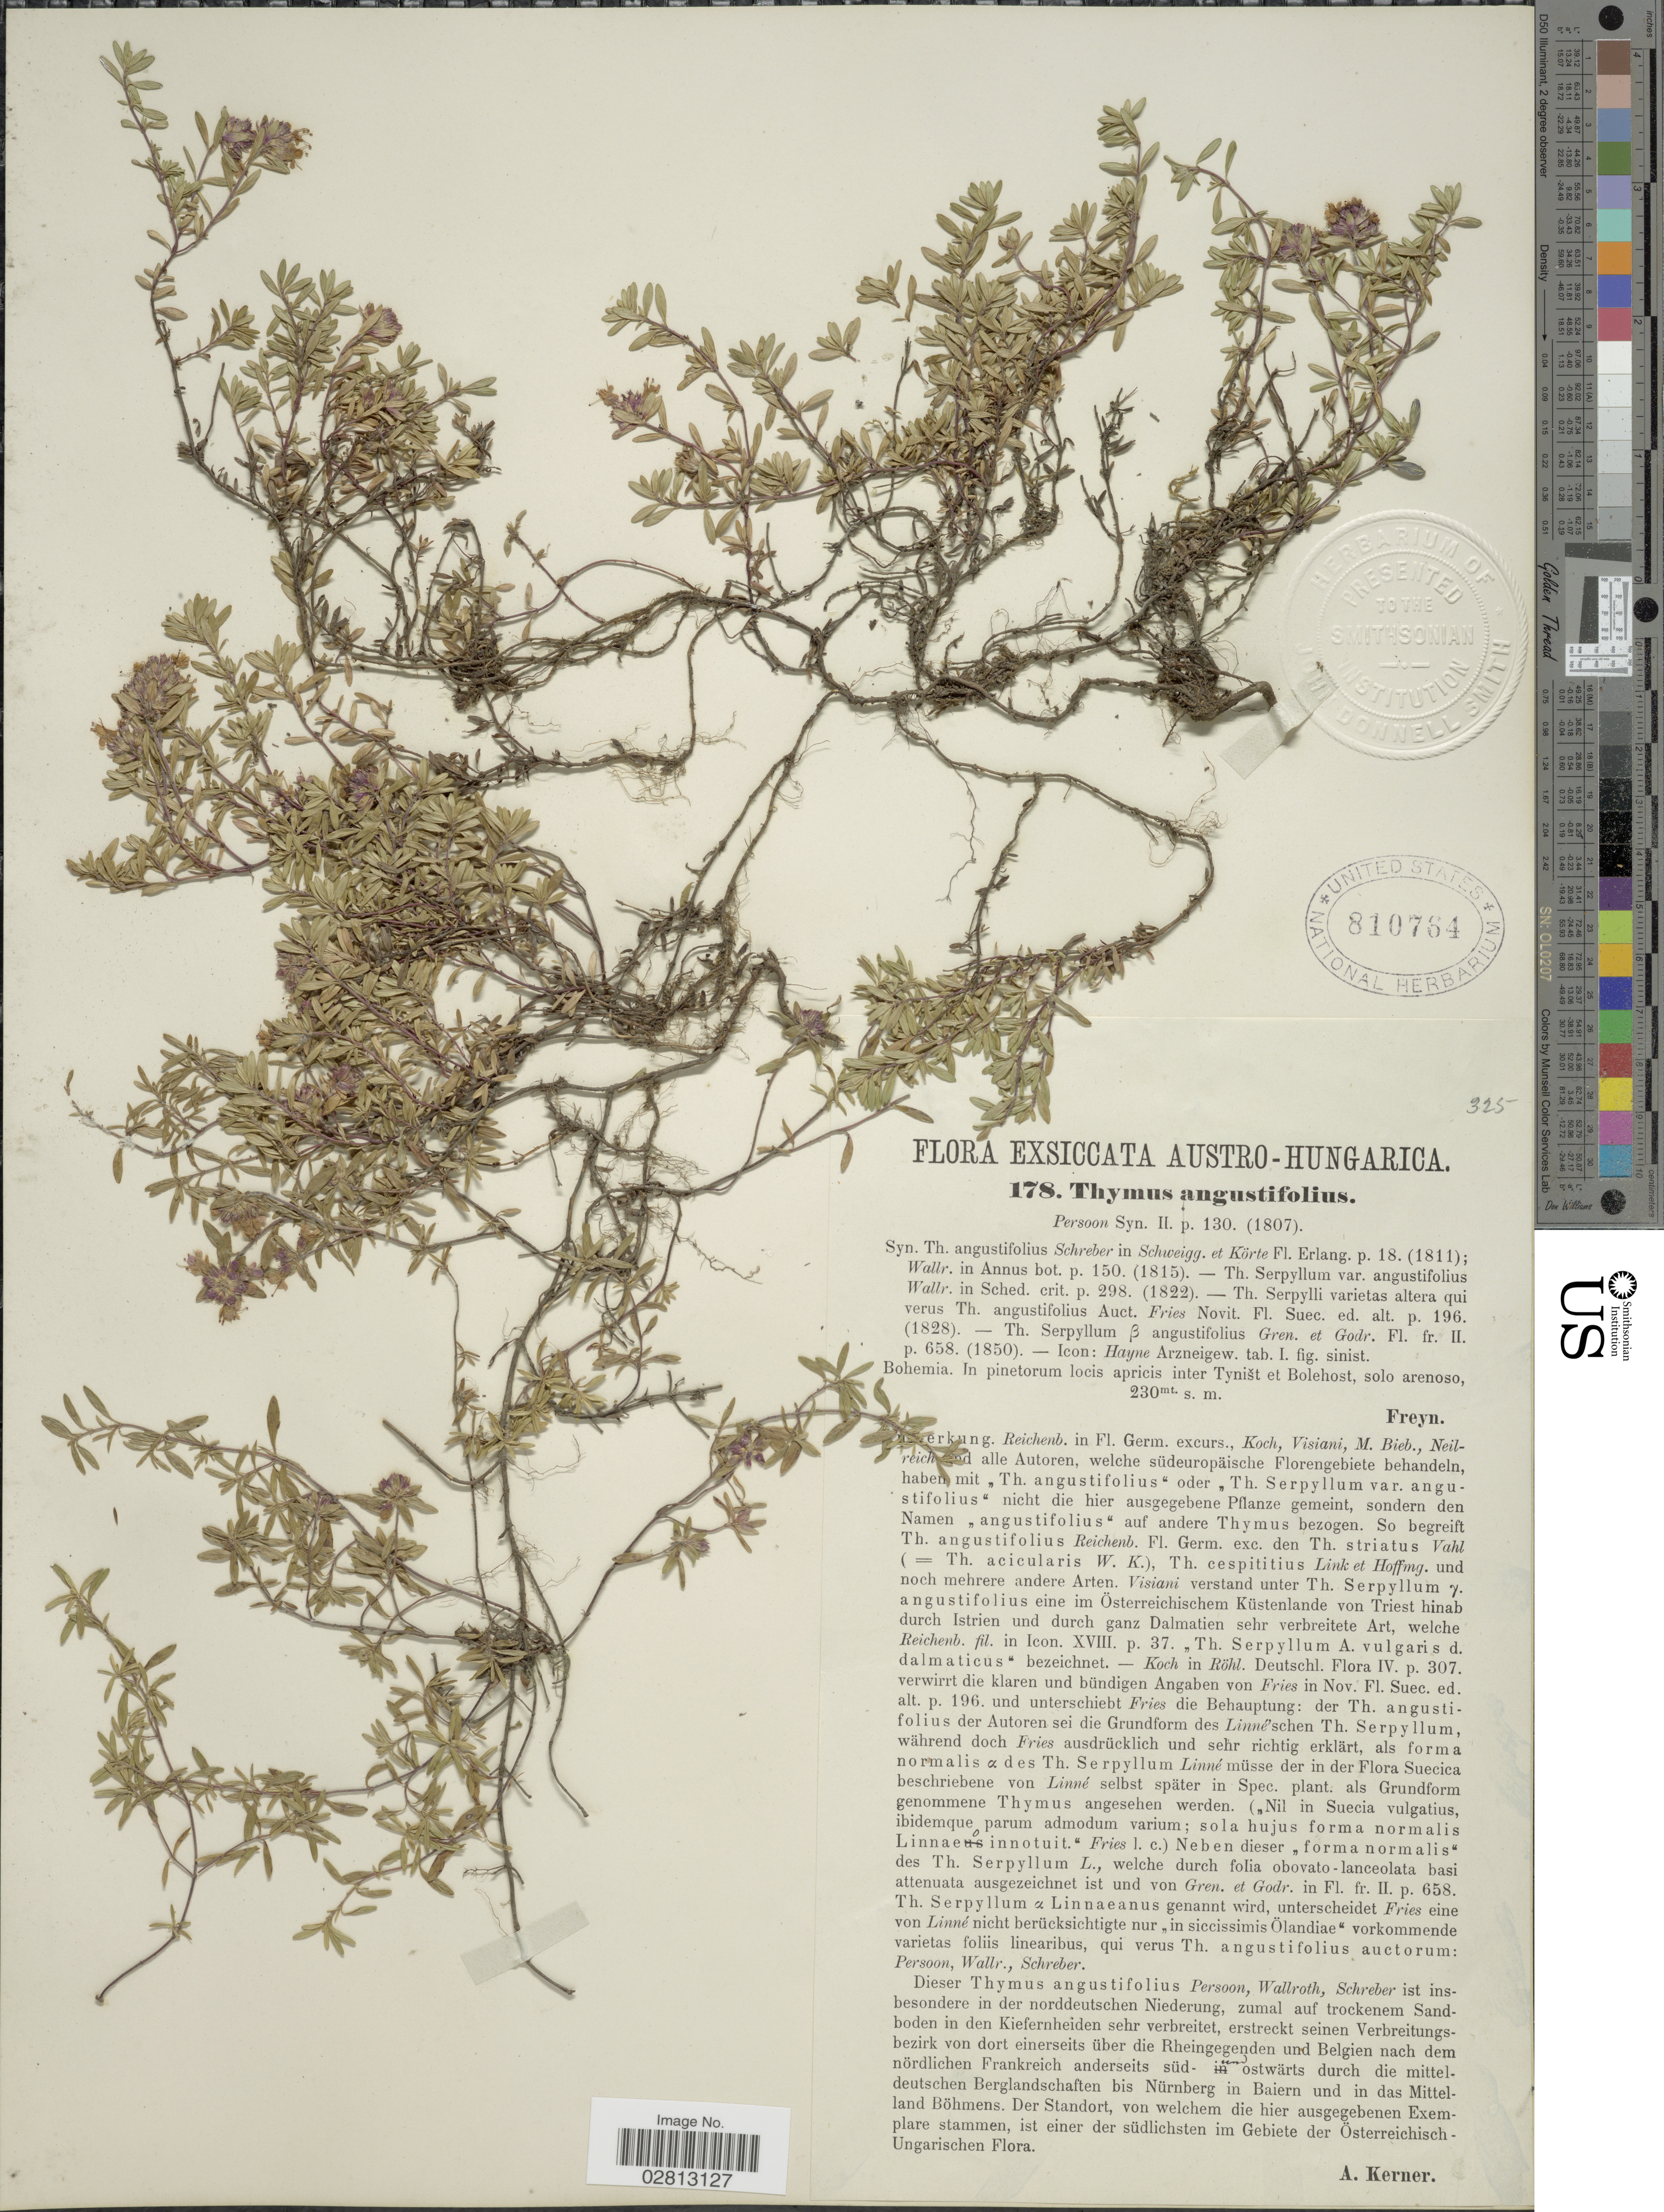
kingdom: Plantae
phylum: Tracheophyta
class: Magnoliopsida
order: Lamiales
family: Lamiaceae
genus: Thymus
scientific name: Thymus angustifolius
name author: Pers.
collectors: J. Freyn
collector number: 178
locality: Bohemia, in pinetorum locis apricis inter Tynist et Bolehost, solo arenoso.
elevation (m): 230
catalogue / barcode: US 810764